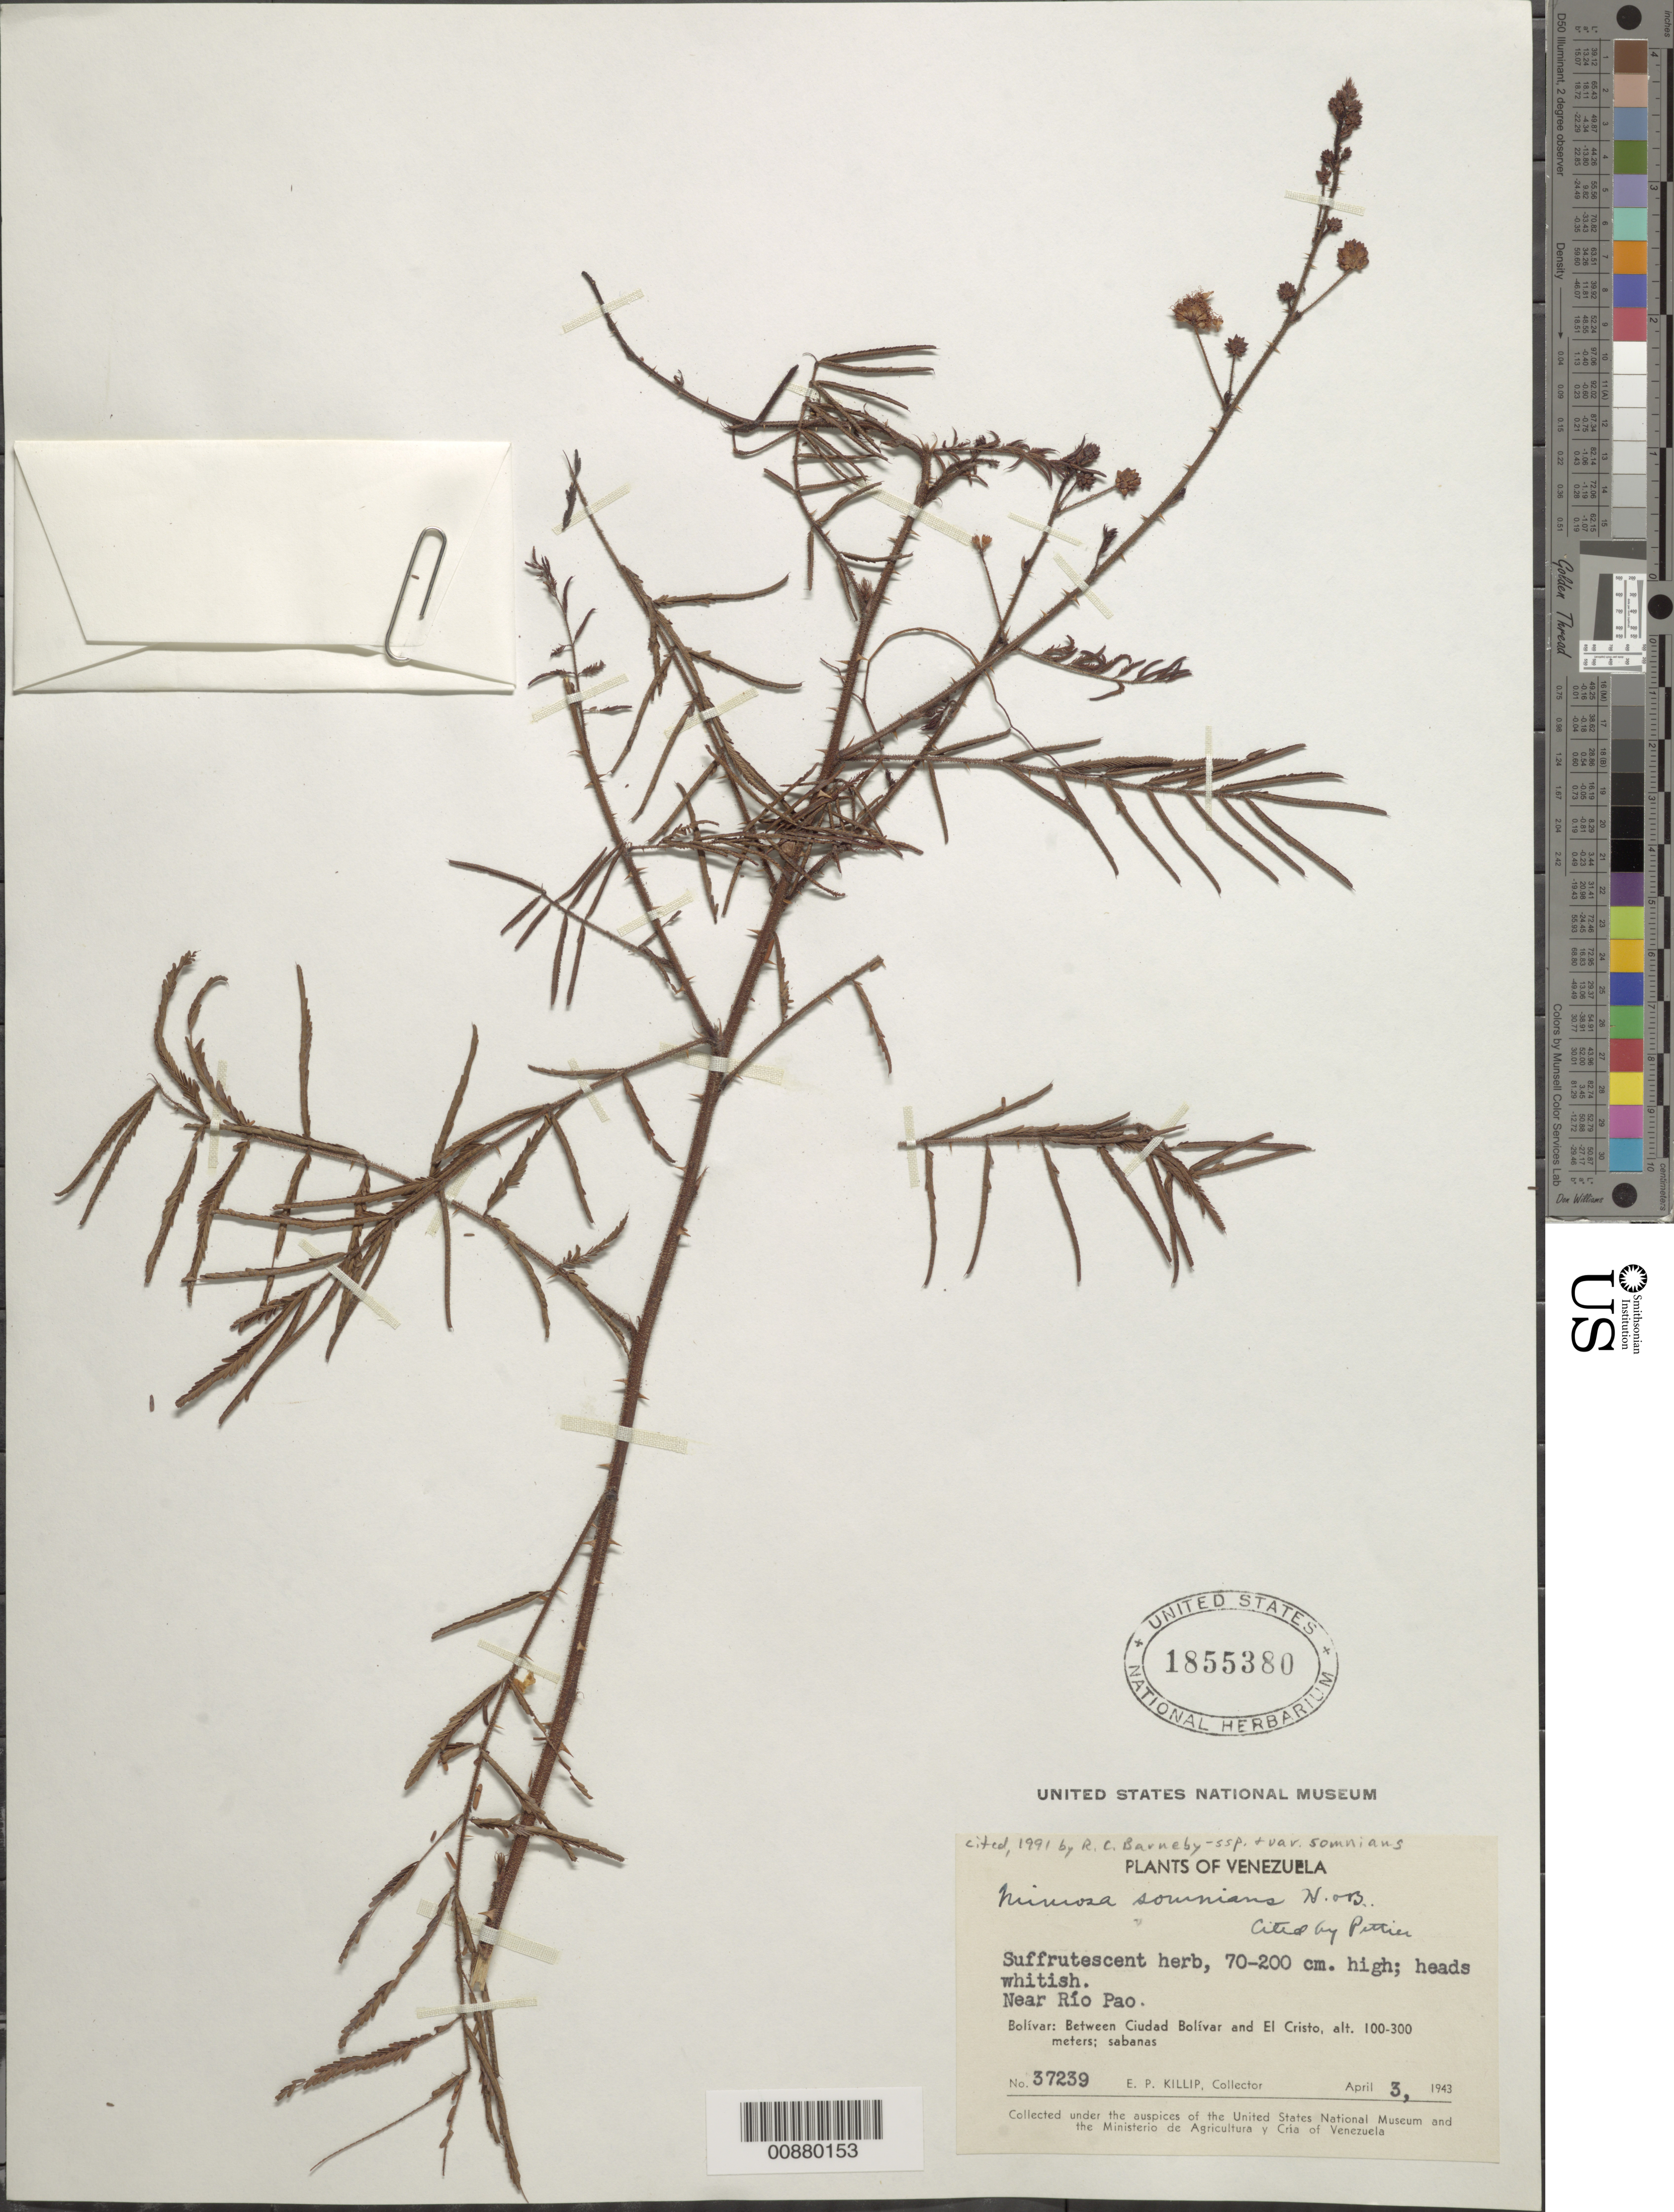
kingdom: Plantae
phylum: Tracheophyta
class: Magnoliopsida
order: Fabales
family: Fabaceae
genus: Mimosa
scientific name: Mimosa somnians var. somnians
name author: Humb. & Bonpl. ex Willd.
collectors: E. P. Killip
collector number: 37239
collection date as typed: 3-Apr-43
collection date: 1943-04-03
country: Venezuela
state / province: Bolívar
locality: Ciudad Bolívar to El Cristo, near Río Pao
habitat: Sabanas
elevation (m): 100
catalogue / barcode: US 1855380